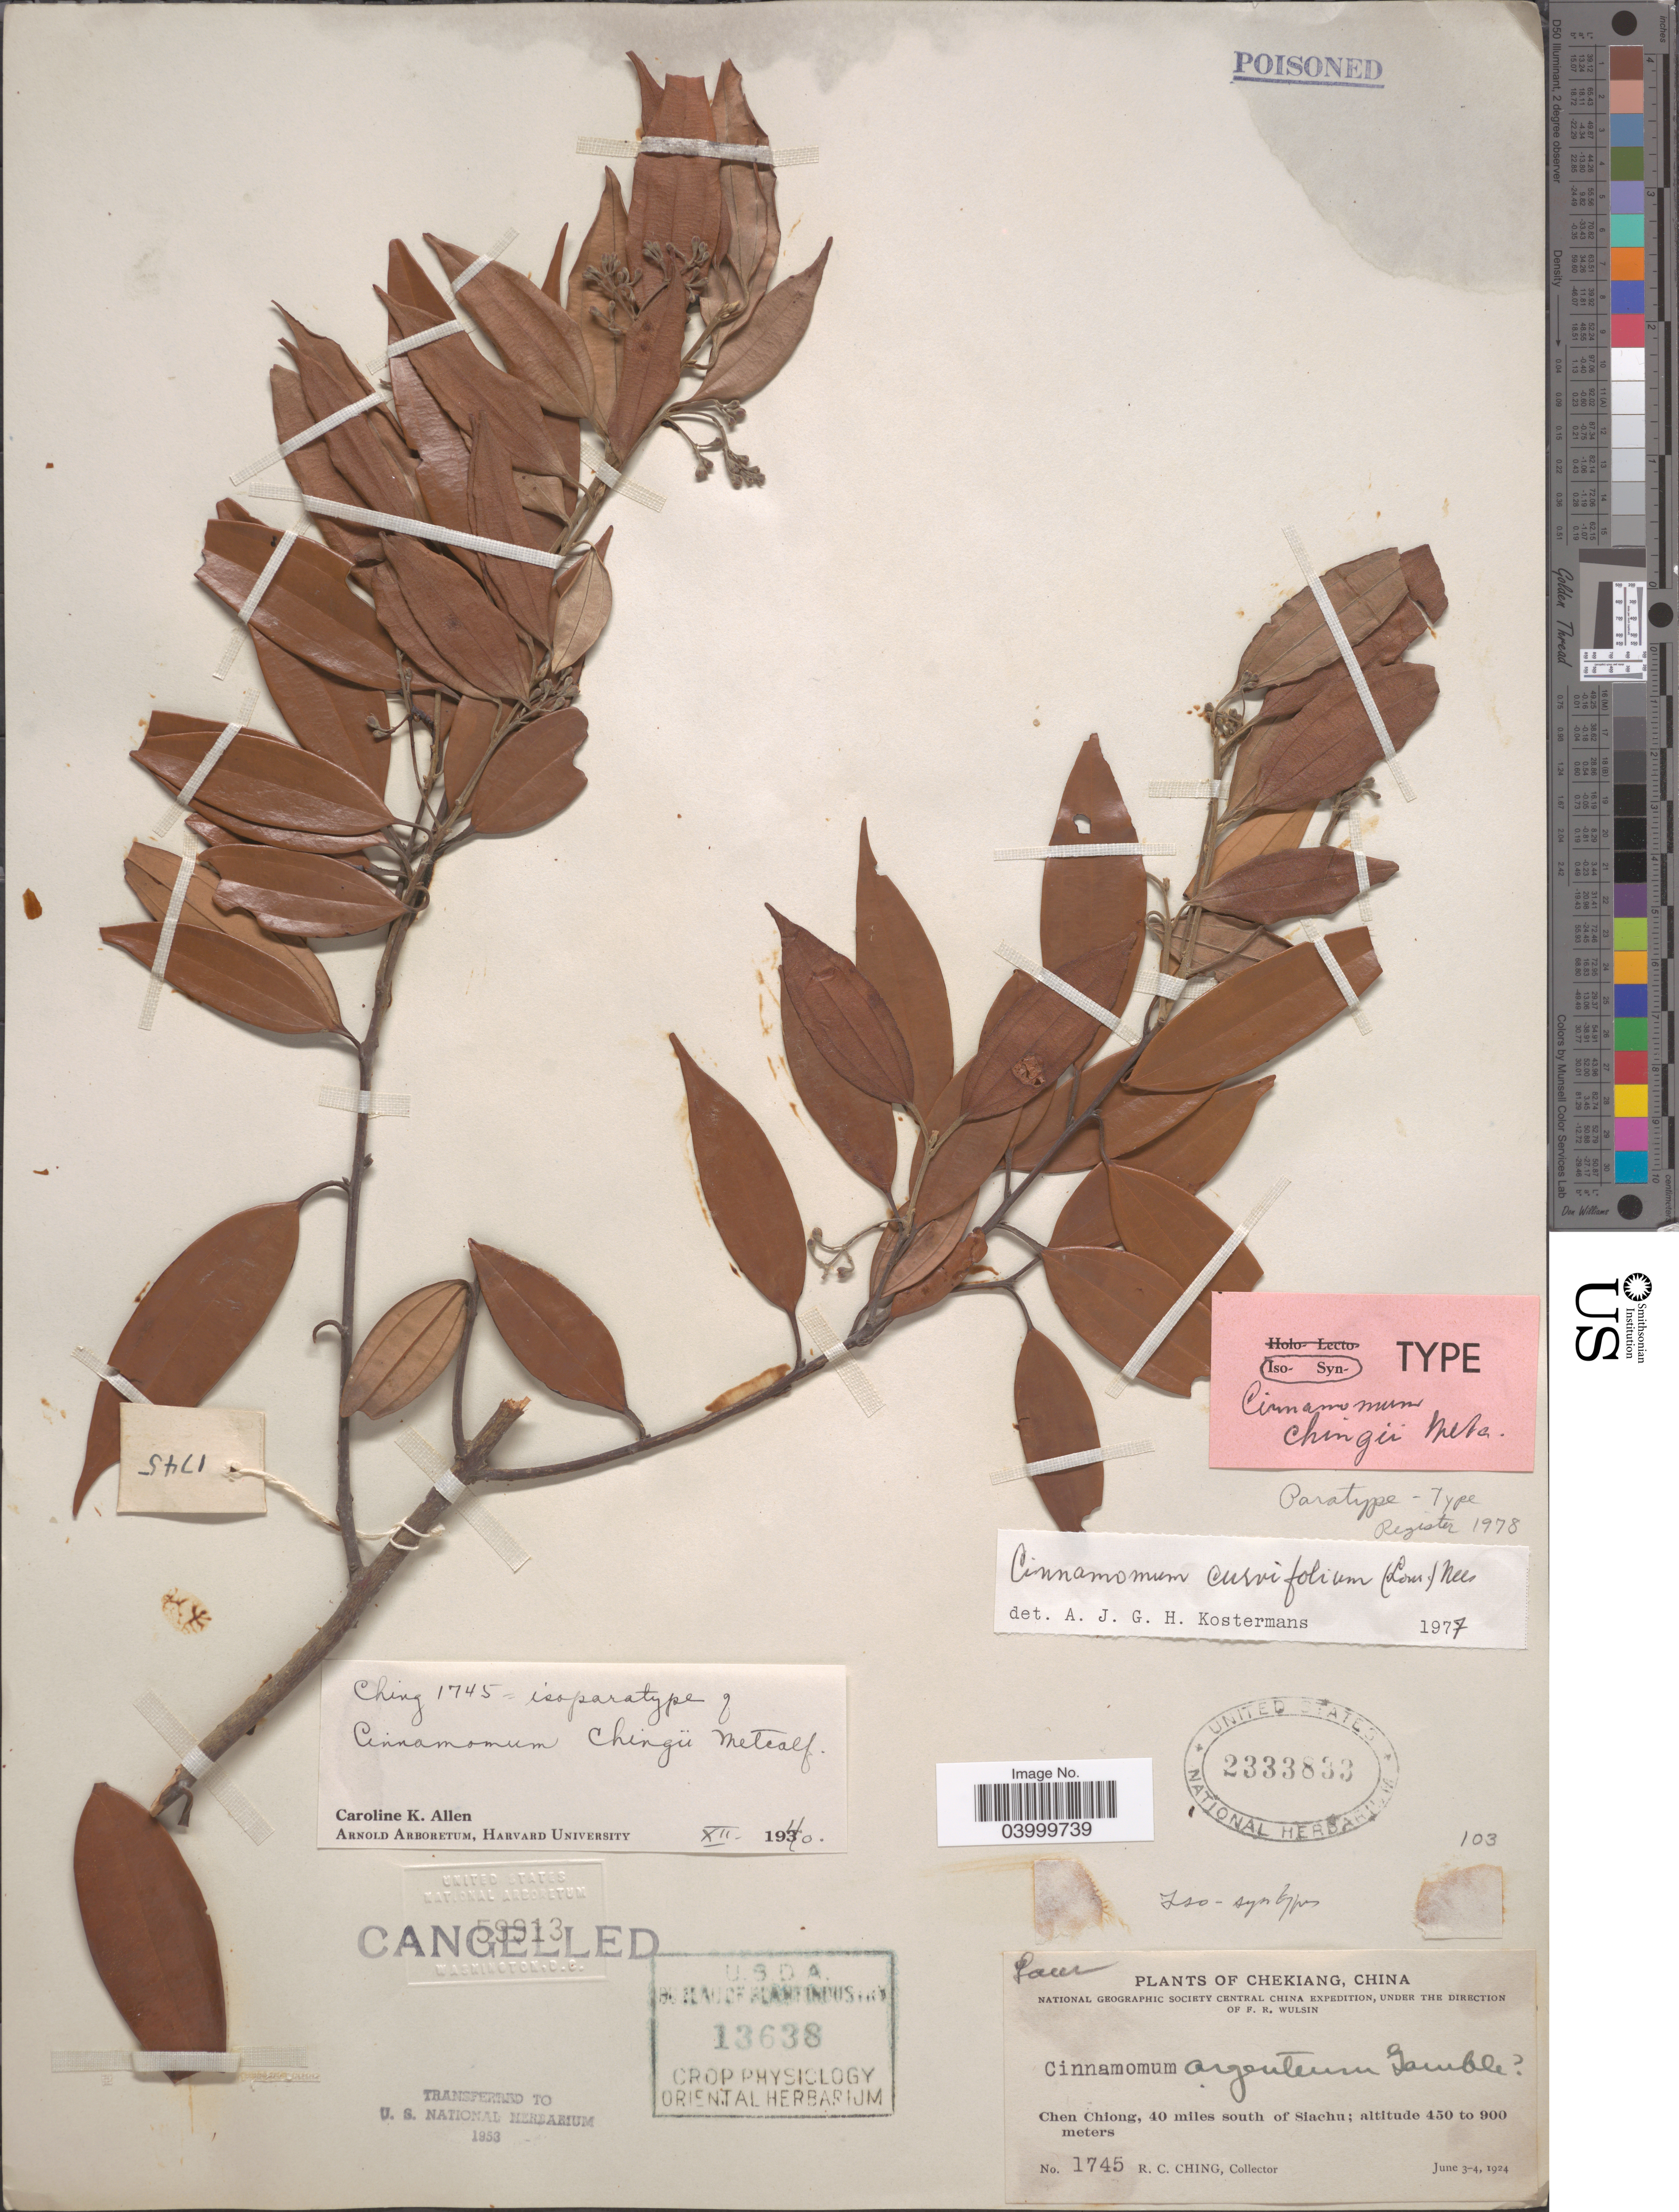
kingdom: Plantae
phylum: Tracheophyta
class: Magnoliopsida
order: Laurales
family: Lauraceae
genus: Cinnamomum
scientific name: Cinnamomum curvifolium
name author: (Lam.) Nees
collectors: R. C. Ching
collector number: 1745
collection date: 1924-06-03/1924-06-04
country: China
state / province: Zhejiang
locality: Chekiang. Chen Chiong, 40 miles south of Siachu.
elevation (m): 450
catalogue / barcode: US 2333833